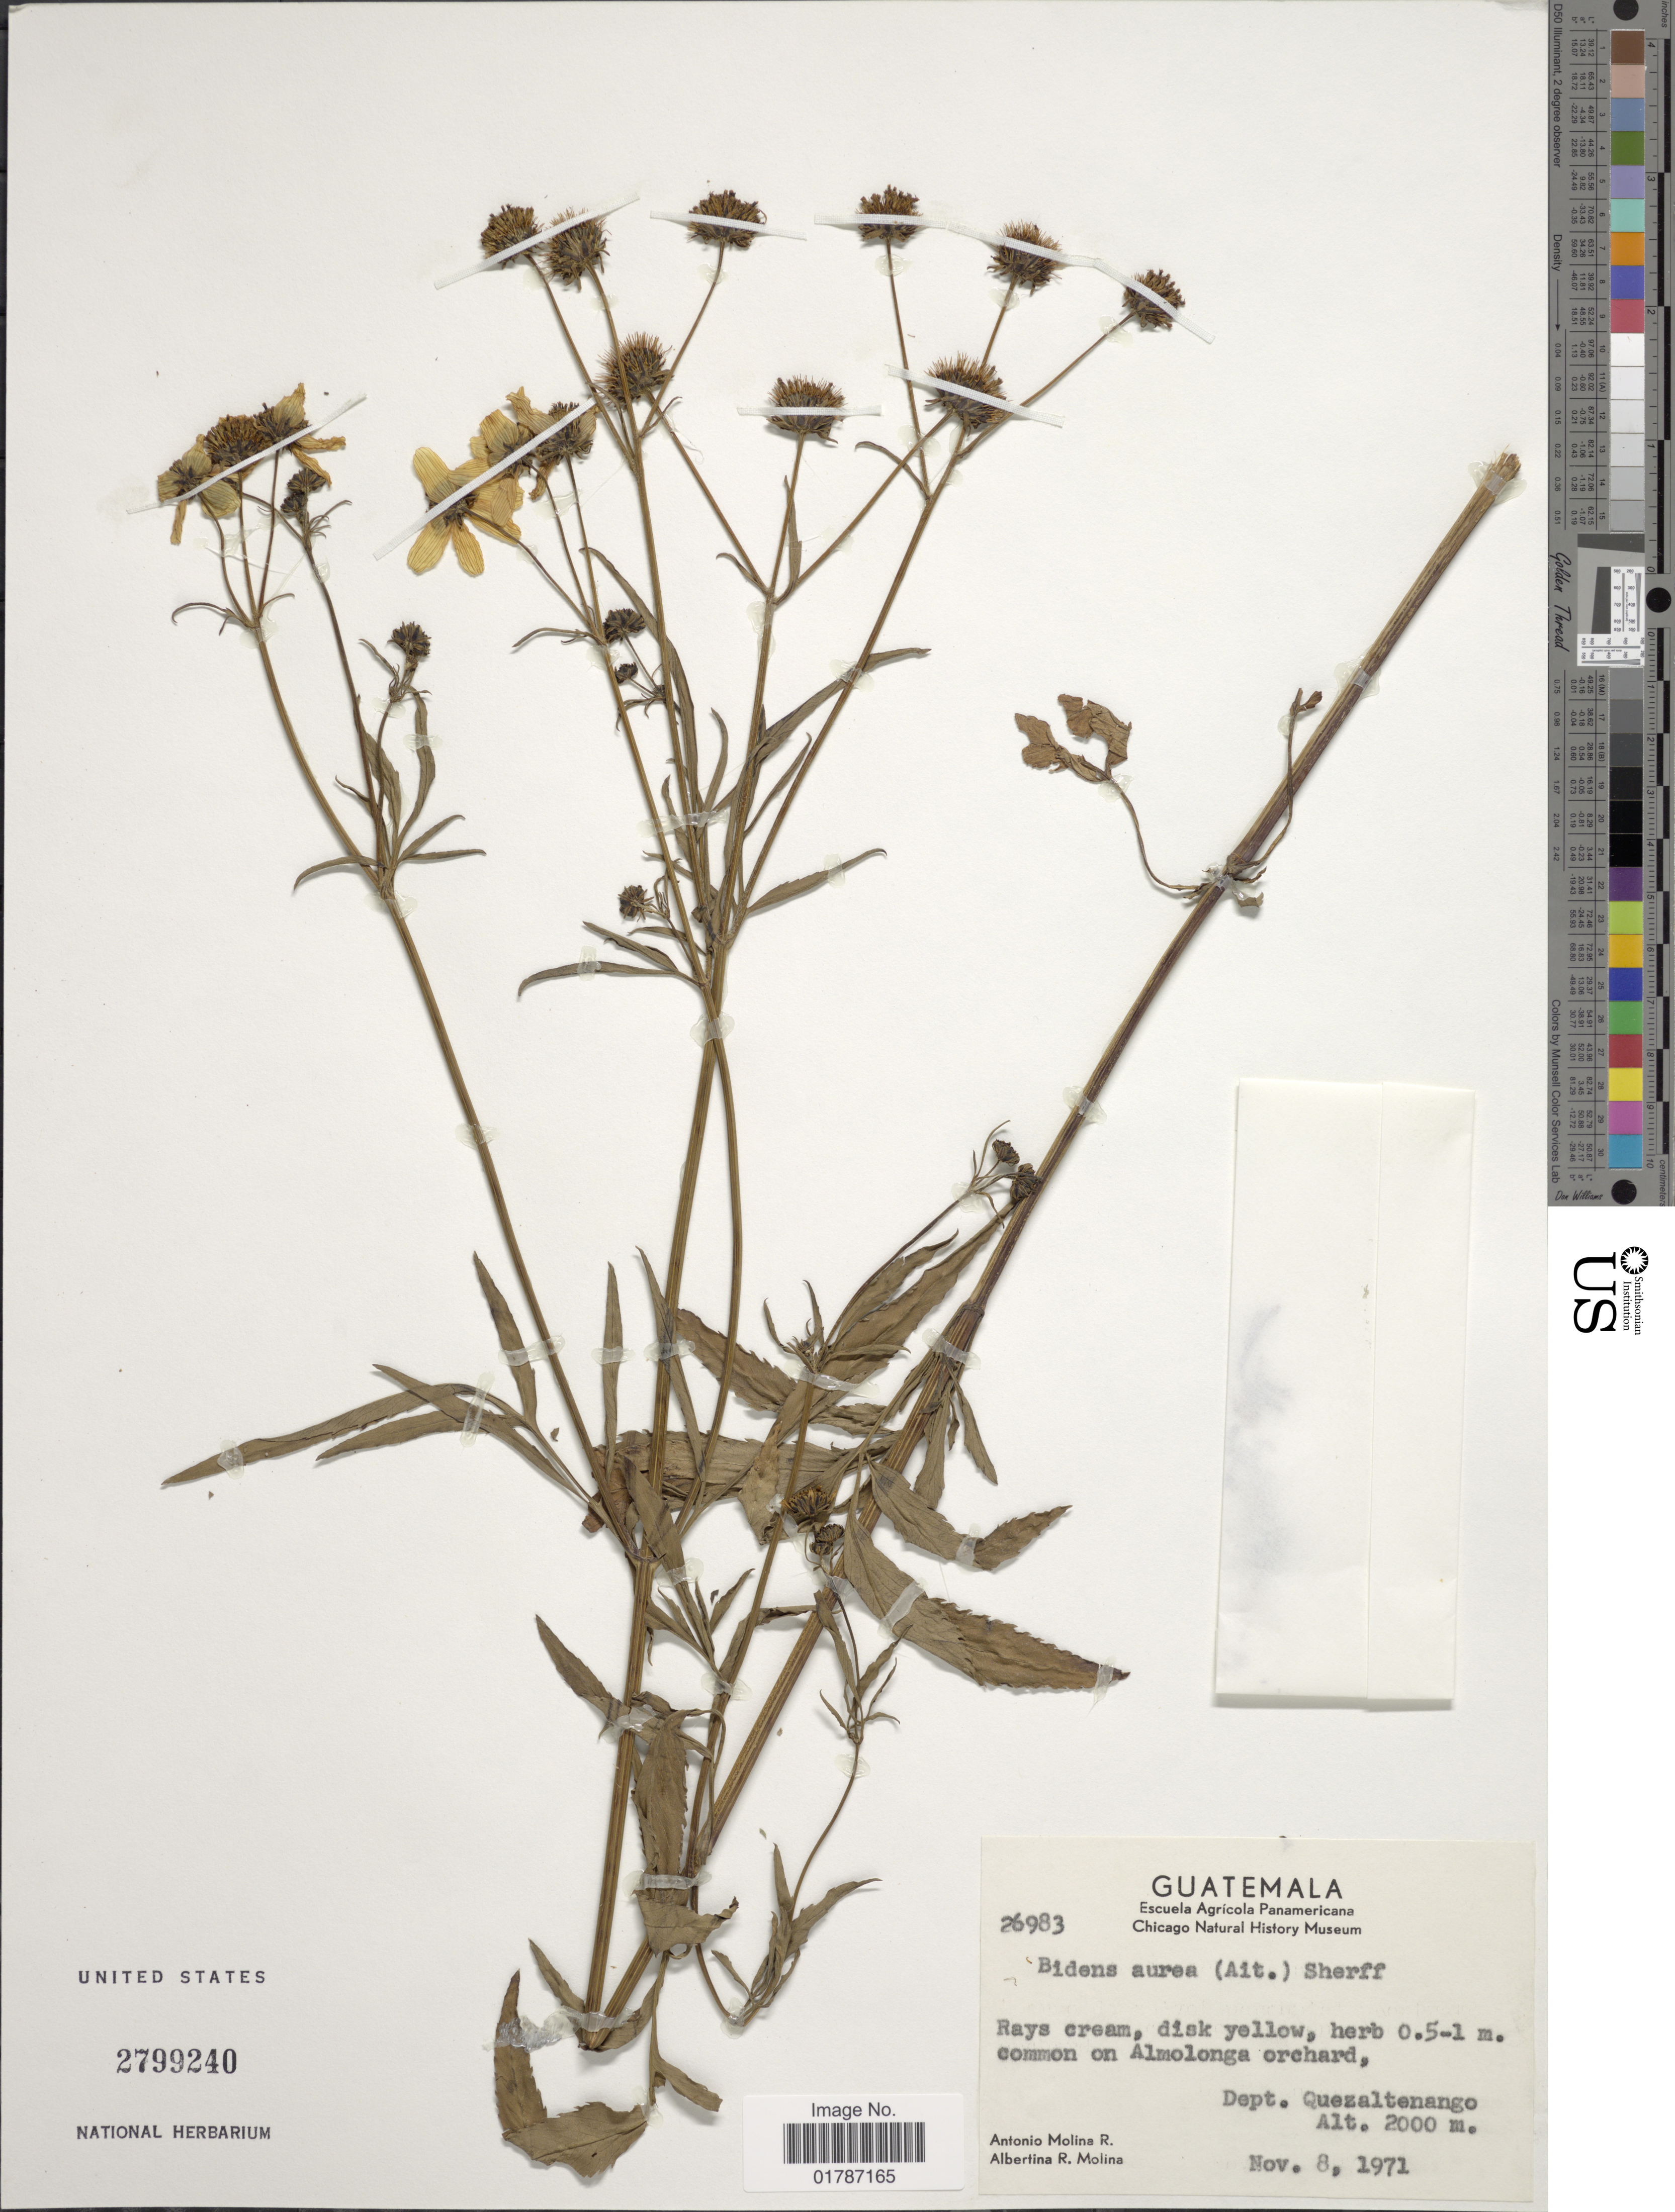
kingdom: Plantae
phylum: Tracheophyta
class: Magnoliopsida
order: Asterales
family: Asteraceae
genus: Bidens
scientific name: Bidens aurea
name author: (Aiton) Sherff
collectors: A. Molina R. & A. R. Molina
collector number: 26983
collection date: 1971-11-08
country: Guatemala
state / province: Quetzaltenango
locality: Common on Almolonga orchard, Dept. Quezaltenango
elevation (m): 2000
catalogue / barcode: US 2799240